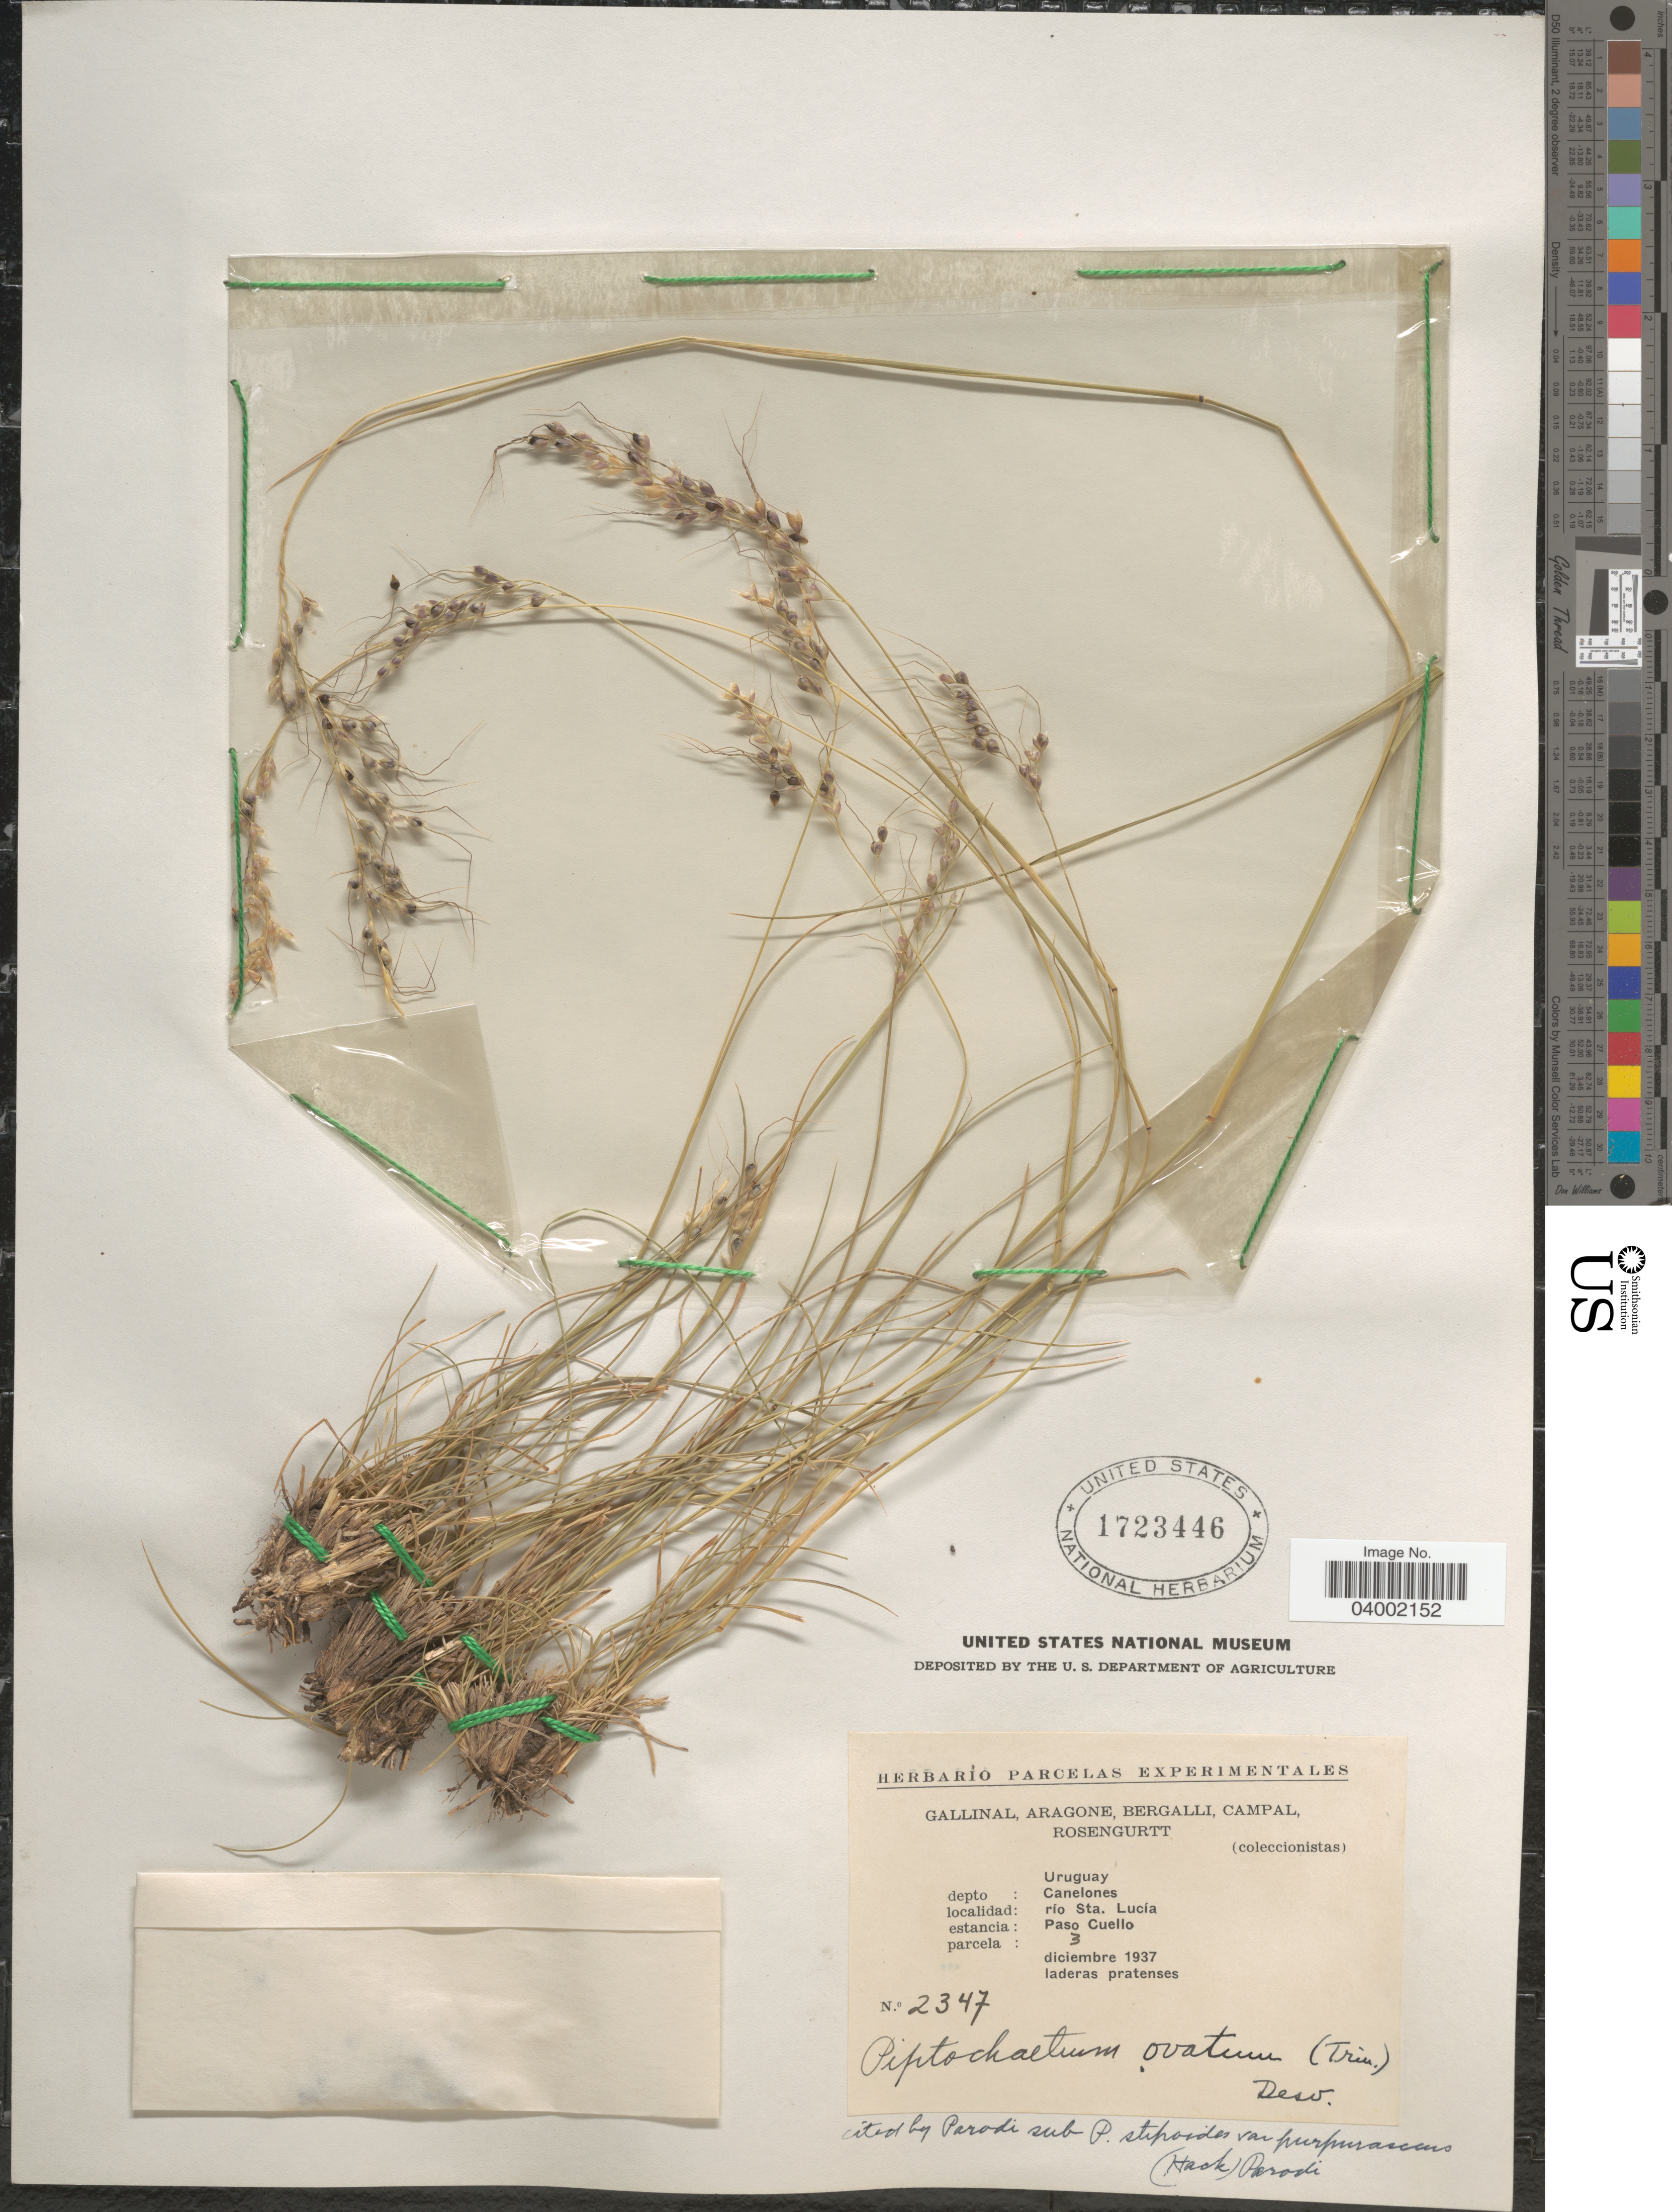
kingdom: Plantae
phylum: Tracheophyta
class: Liliopsida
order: Poales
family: Poaceae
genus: Piptochaetium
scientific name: Piptochaetium stipoides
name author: (Trin. & Rupr.) Hack. & Arechav.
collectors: -. Gallinal, -- Aragone, -- Bergalli, -- Campal & Rosengurtt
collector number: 2347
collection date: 1937-12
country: Uruguay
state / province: Canelones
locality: Depto: Canelones. Río Sta. Lucía. Estancia: Paso Cuello. Parcela: 3.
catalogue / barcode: US 1723446